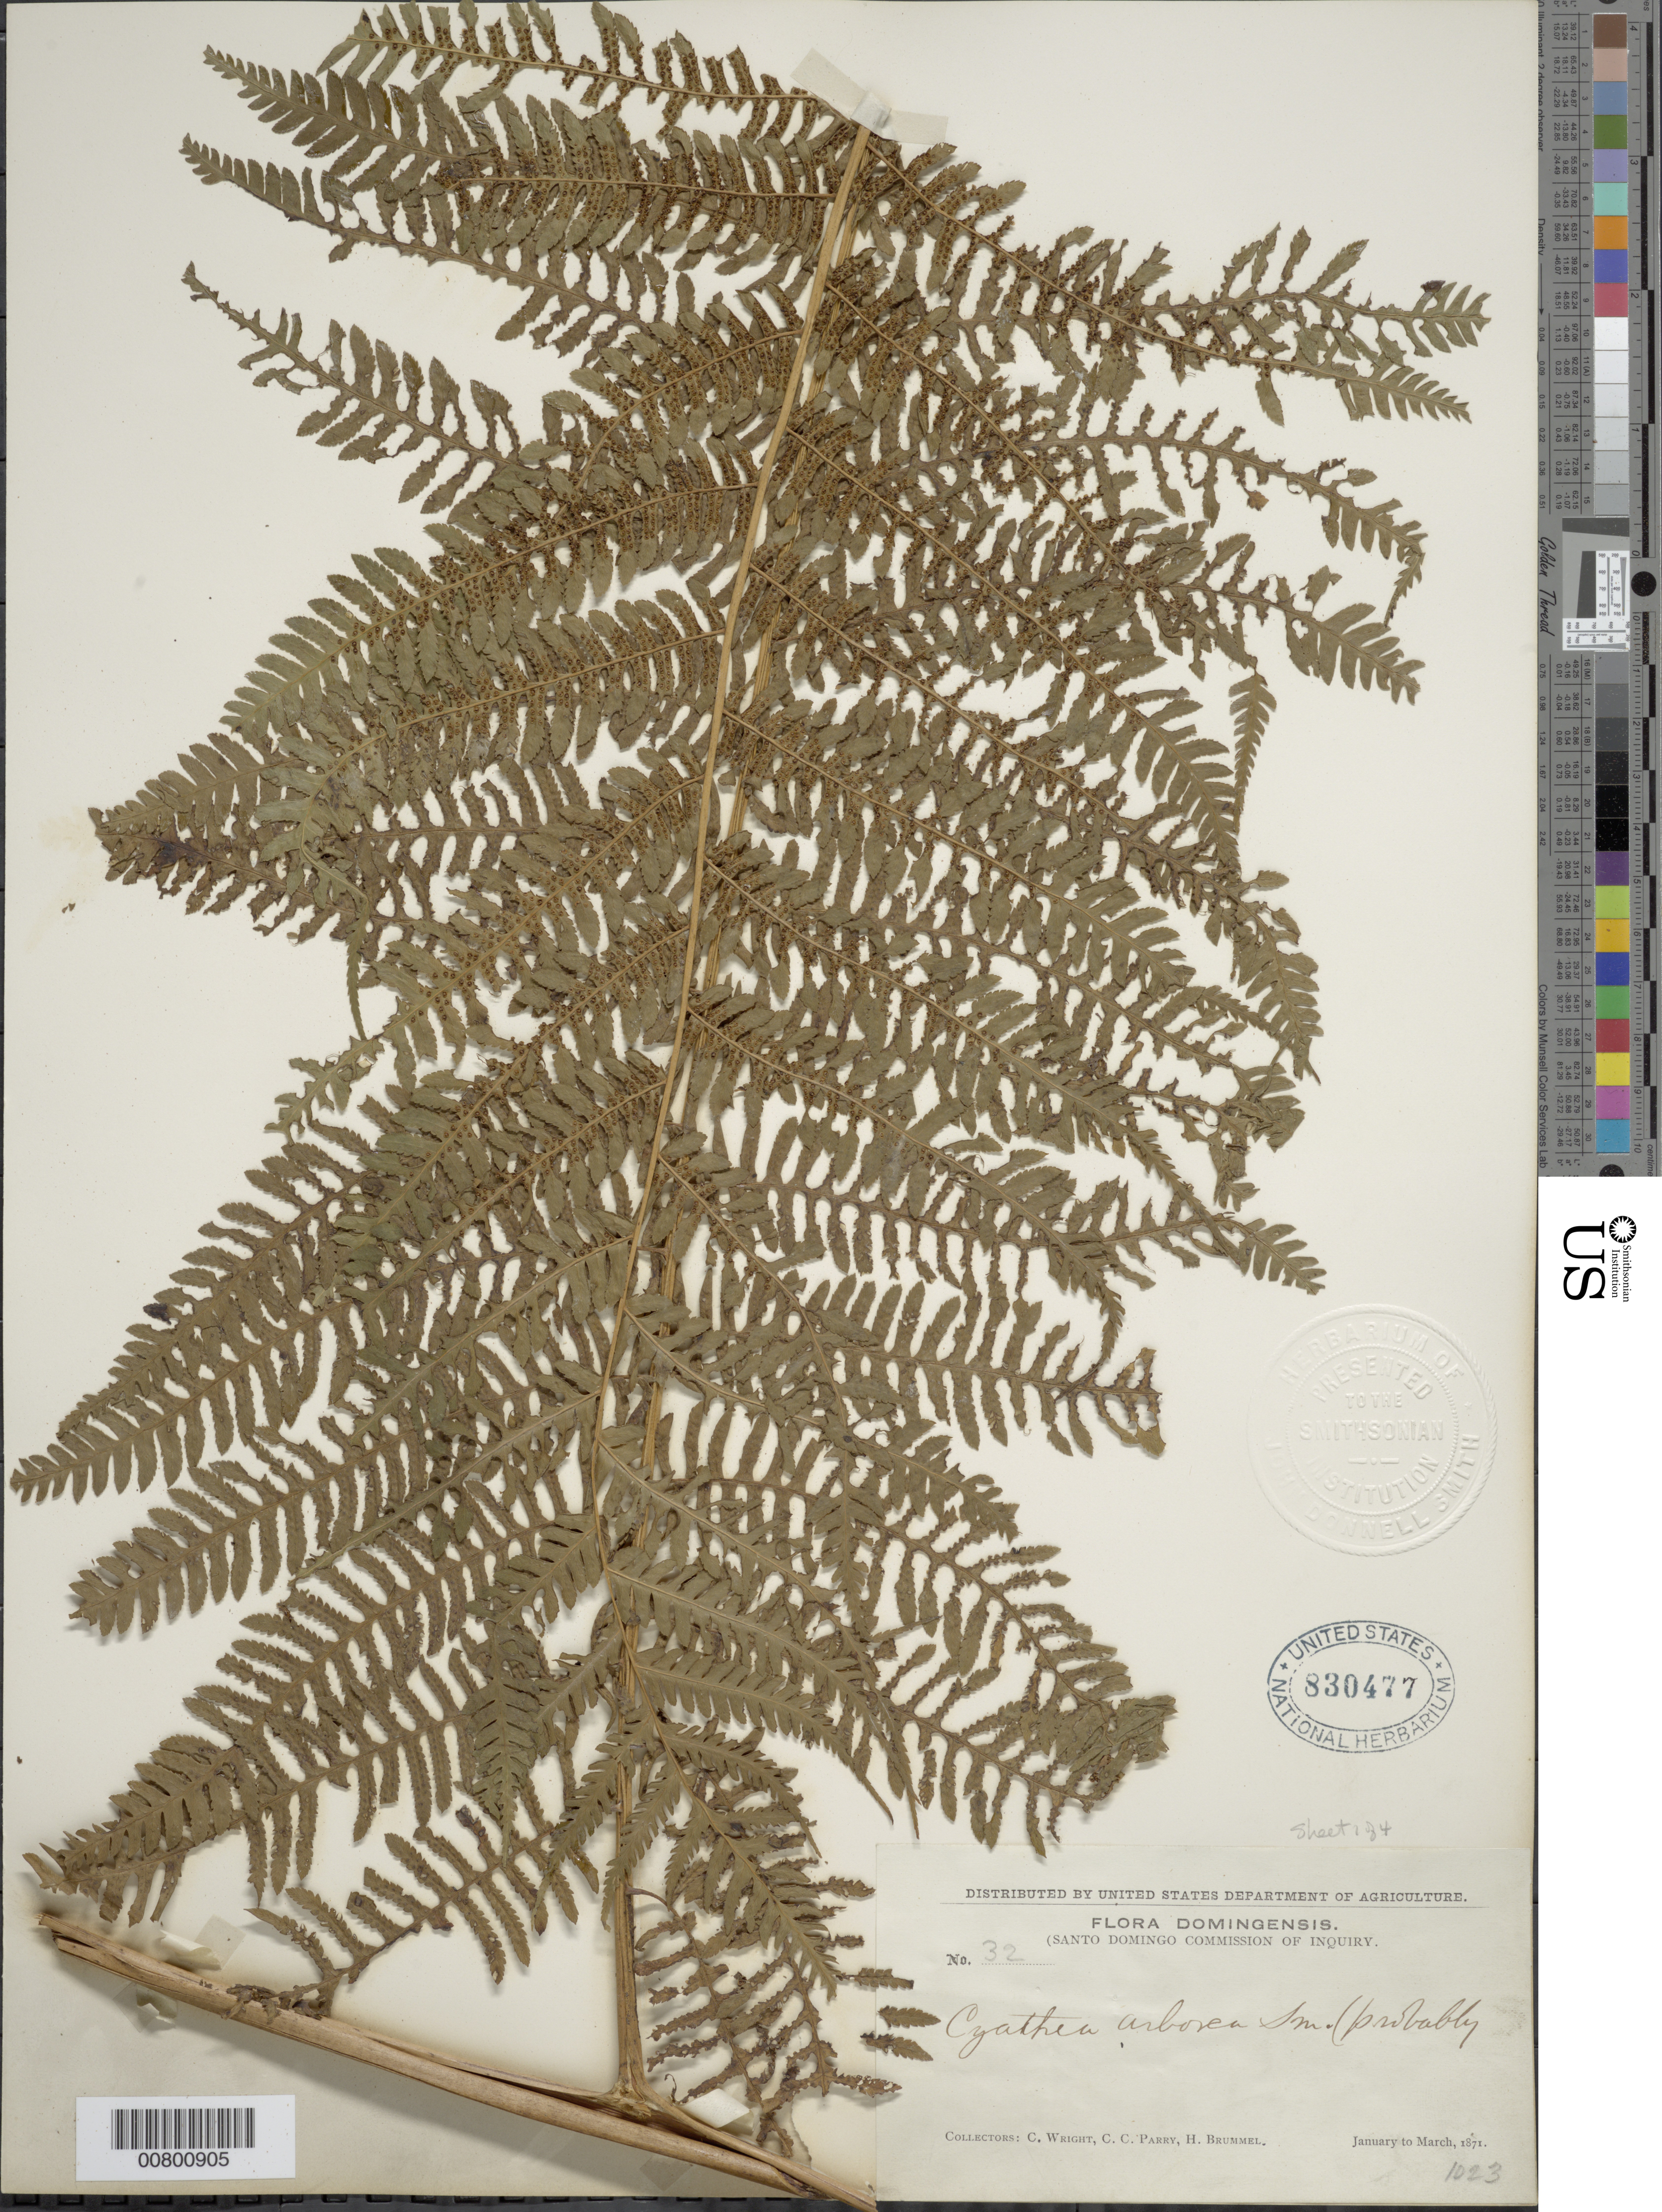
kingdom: Plantae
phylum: Tracheophyta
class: Polypodiopsida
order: Cyatheales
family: Cyatheaceae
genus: Cyathea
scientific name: Cyathea arborea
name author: (L.) Sm.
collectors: C. Wright, C. C. Parry & H. Brummel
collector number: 32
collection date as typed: Jan 1871 to -- Mar 1871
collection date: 1871-01/1871-03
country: Dominican Republic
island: Hispaniola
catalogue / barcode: US 830477